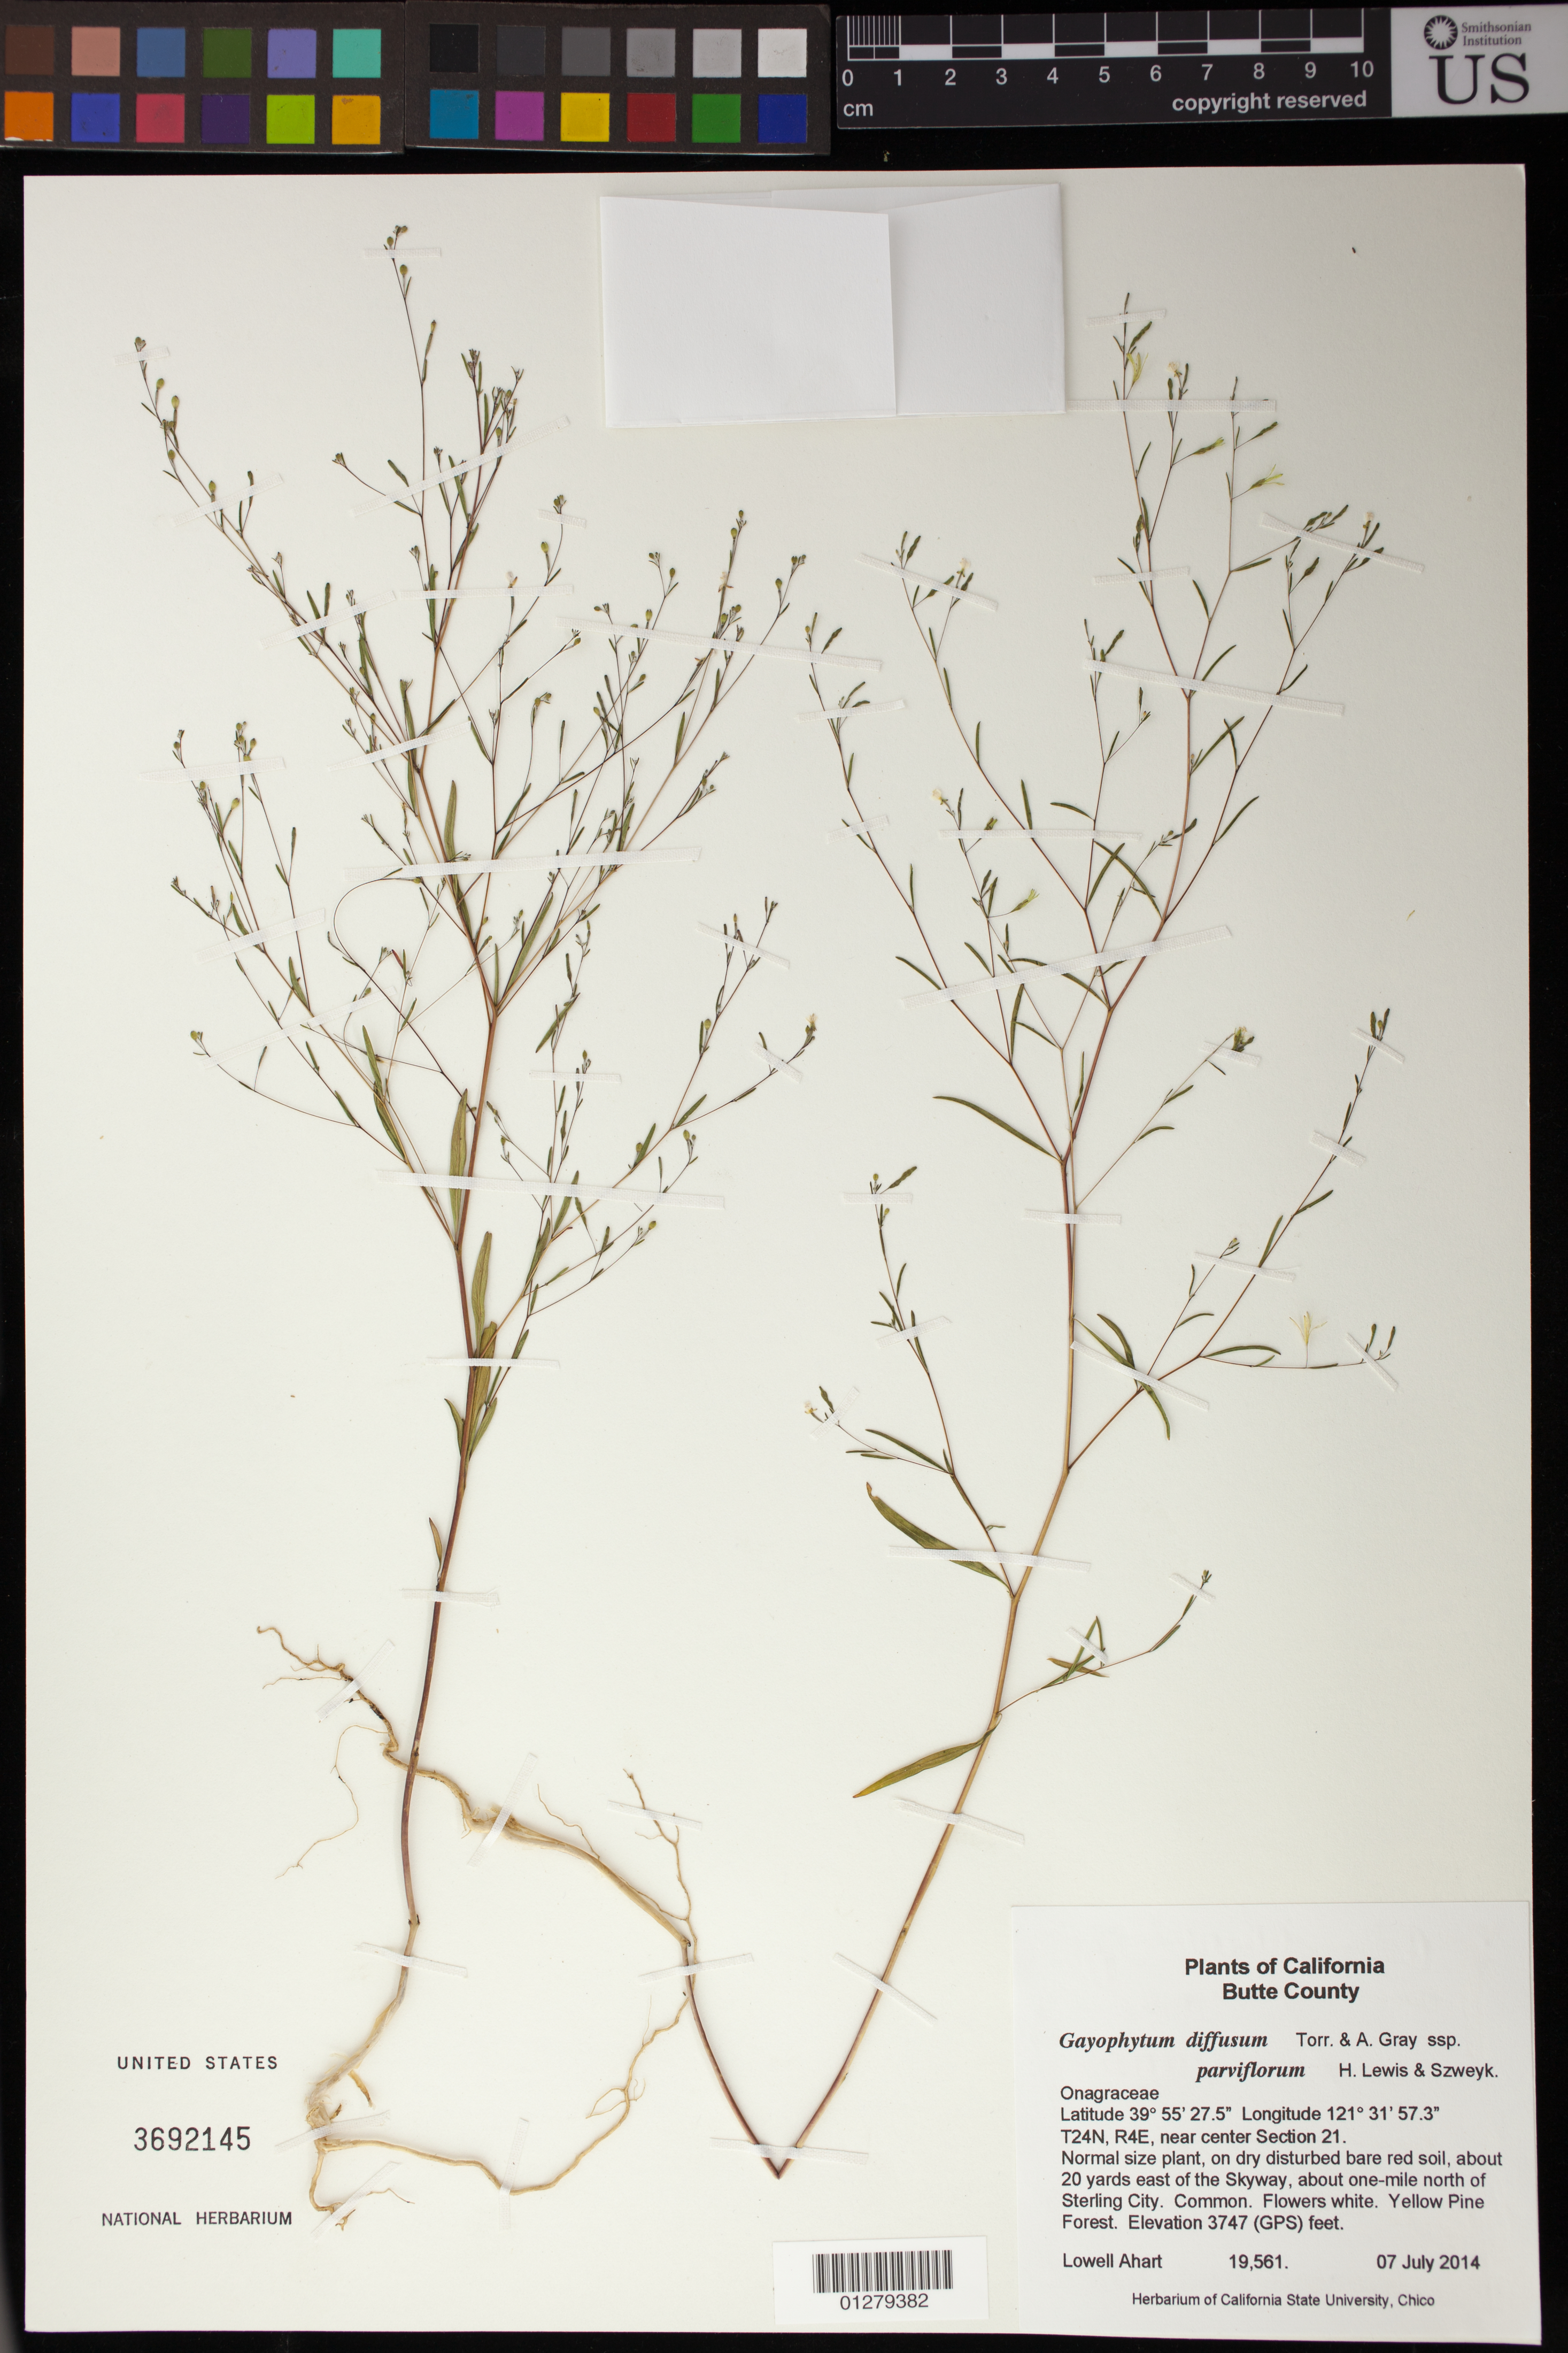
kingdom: Plantae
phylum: Tracheophyta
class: Magnoliopsida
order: Myrtales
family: Onagraceae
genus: Gayophytum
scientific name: Gayophytum diffusum subsp. parviflorum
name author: F. H. Lewis & Szweyk.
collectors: L. Ahart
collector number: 19561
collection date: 2014-07-07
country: United States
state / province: California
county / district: Butte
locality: About 20 yards east of the Skyway, about one mile north of Sterling City.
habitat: Yellow Pine Forest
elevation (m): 1142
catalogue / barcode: US 3692145